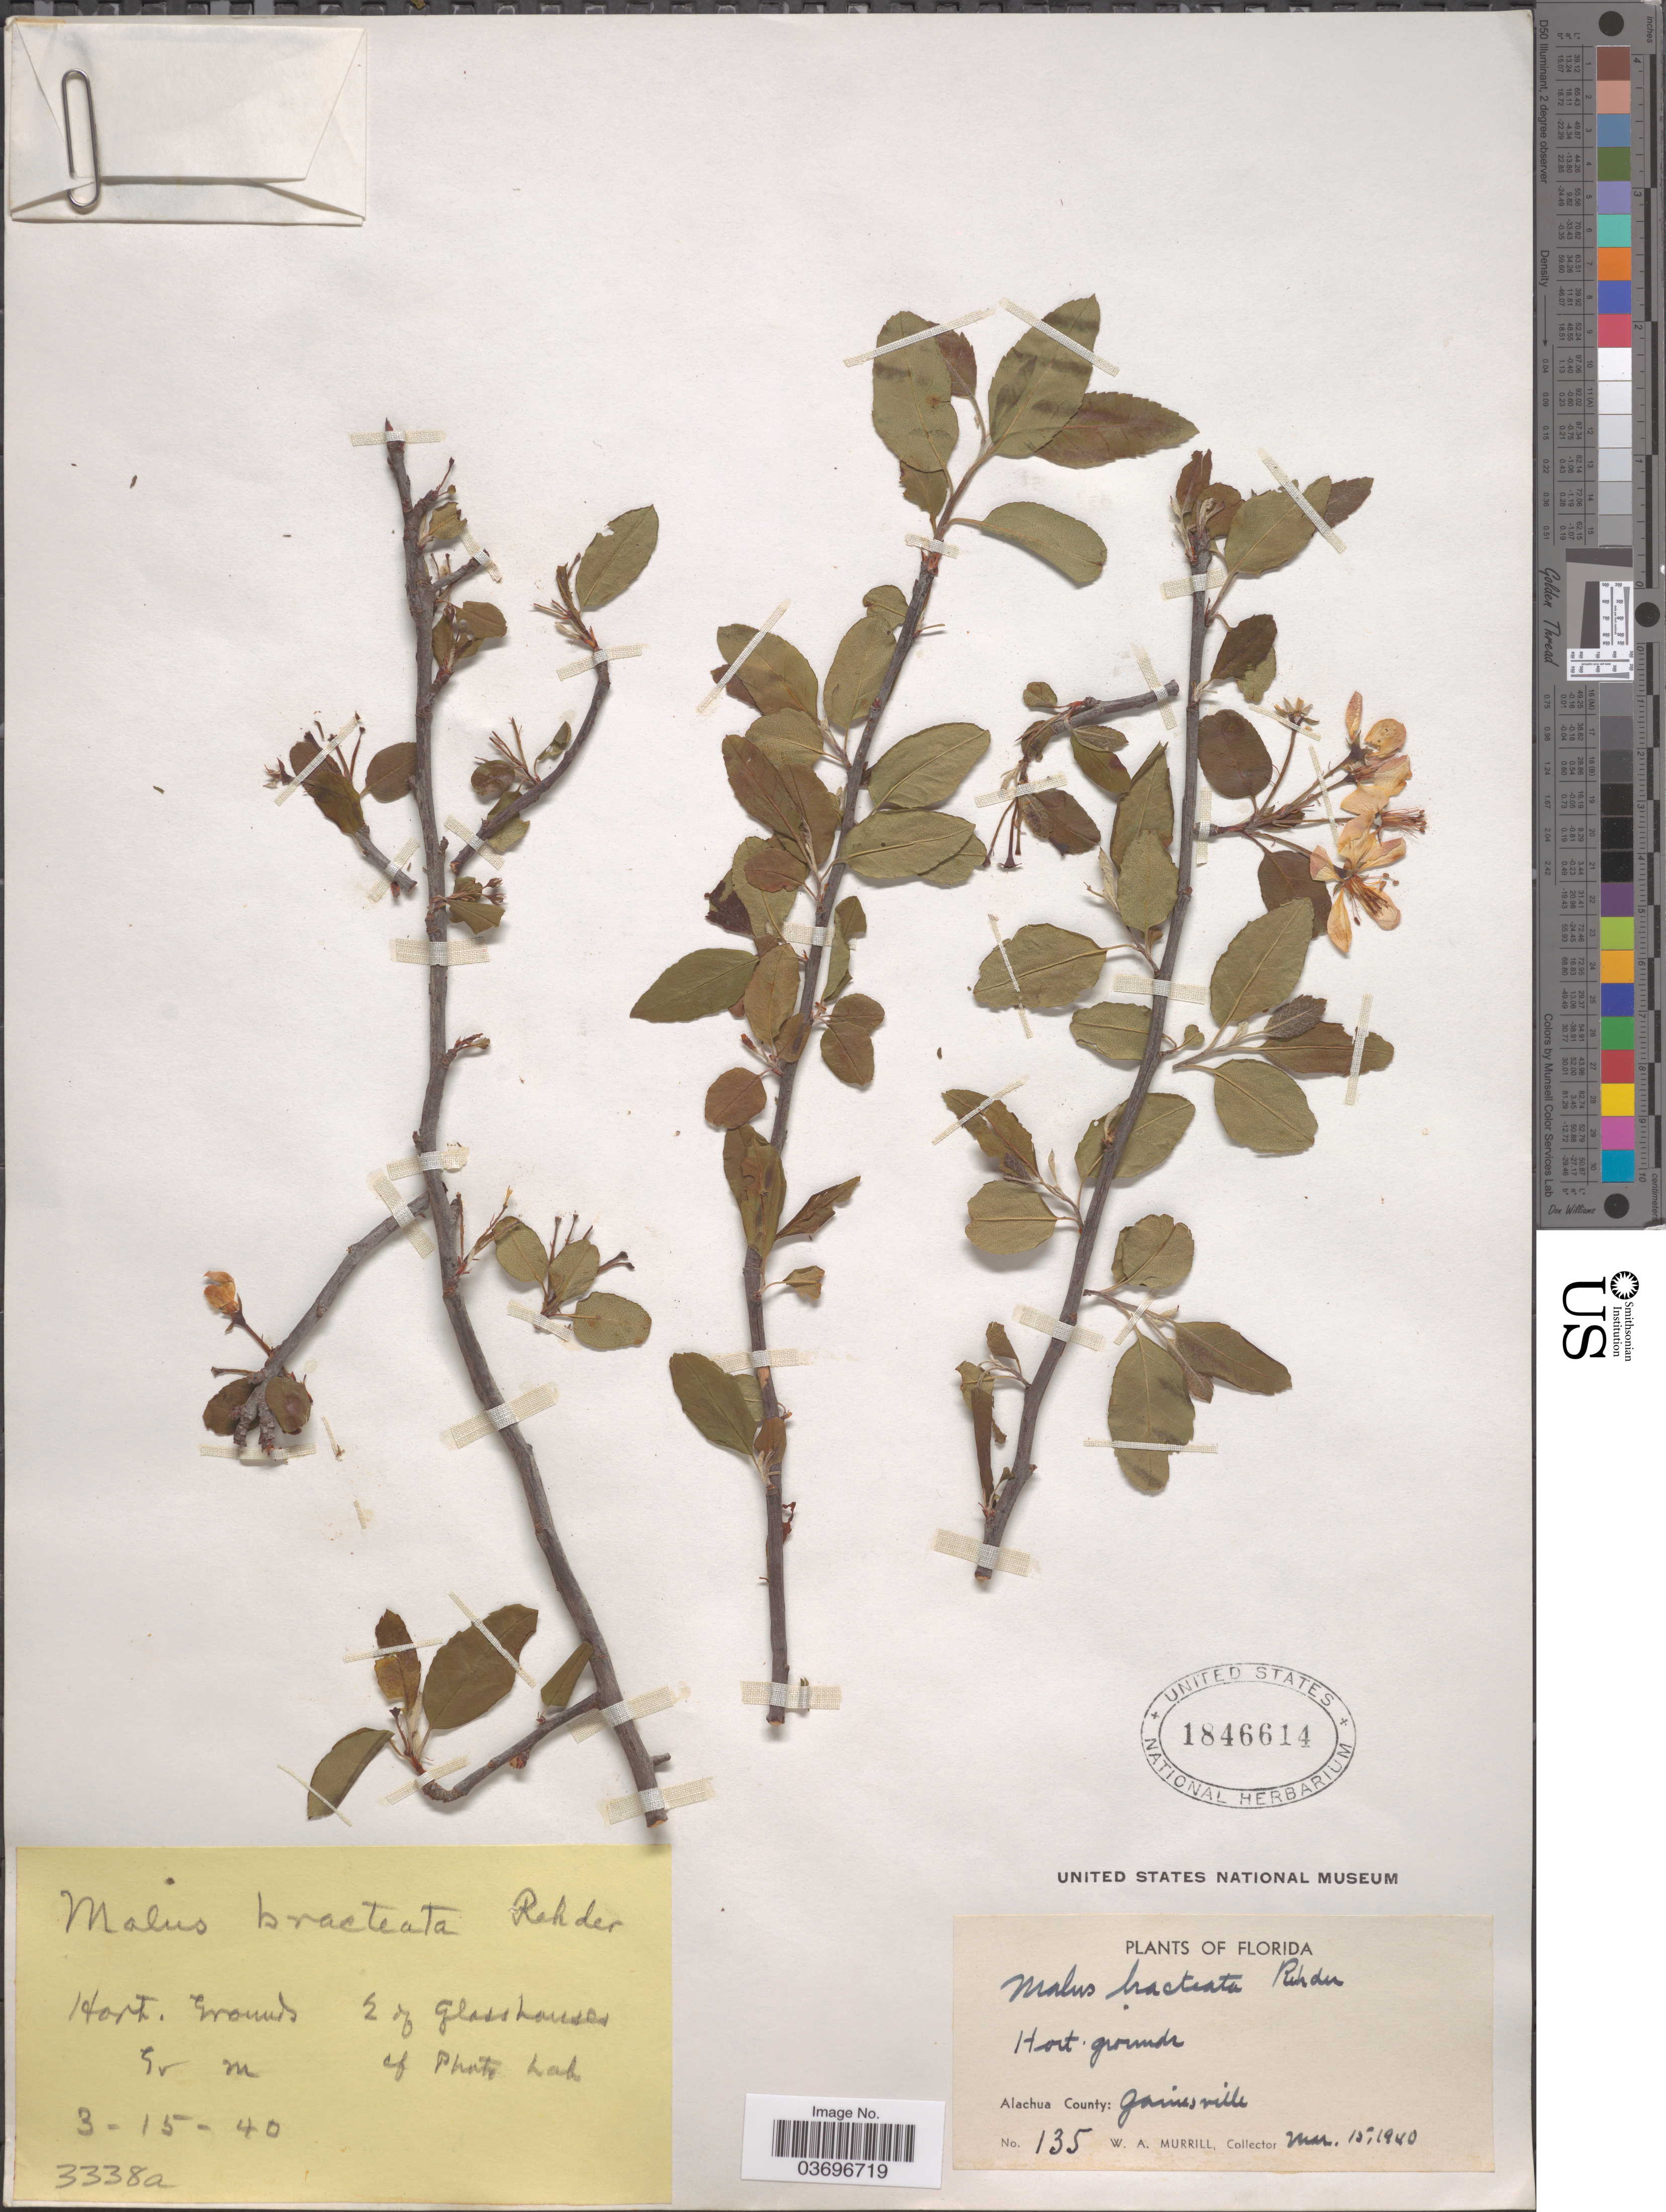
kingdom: Plantae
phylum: Tracheophyta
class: Magnoliopsida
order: Rosales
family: Rosaceae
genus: Malus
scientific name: Malus bracteata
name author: Rehder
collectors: W. A. Murrill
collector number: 135/3338a?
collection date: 1940-03-15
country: United States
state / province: Florida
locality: Hort. Grounds. Alachua County: Gainesville. E of Glasshouses of Photo Lab.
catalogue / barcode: US 1846614